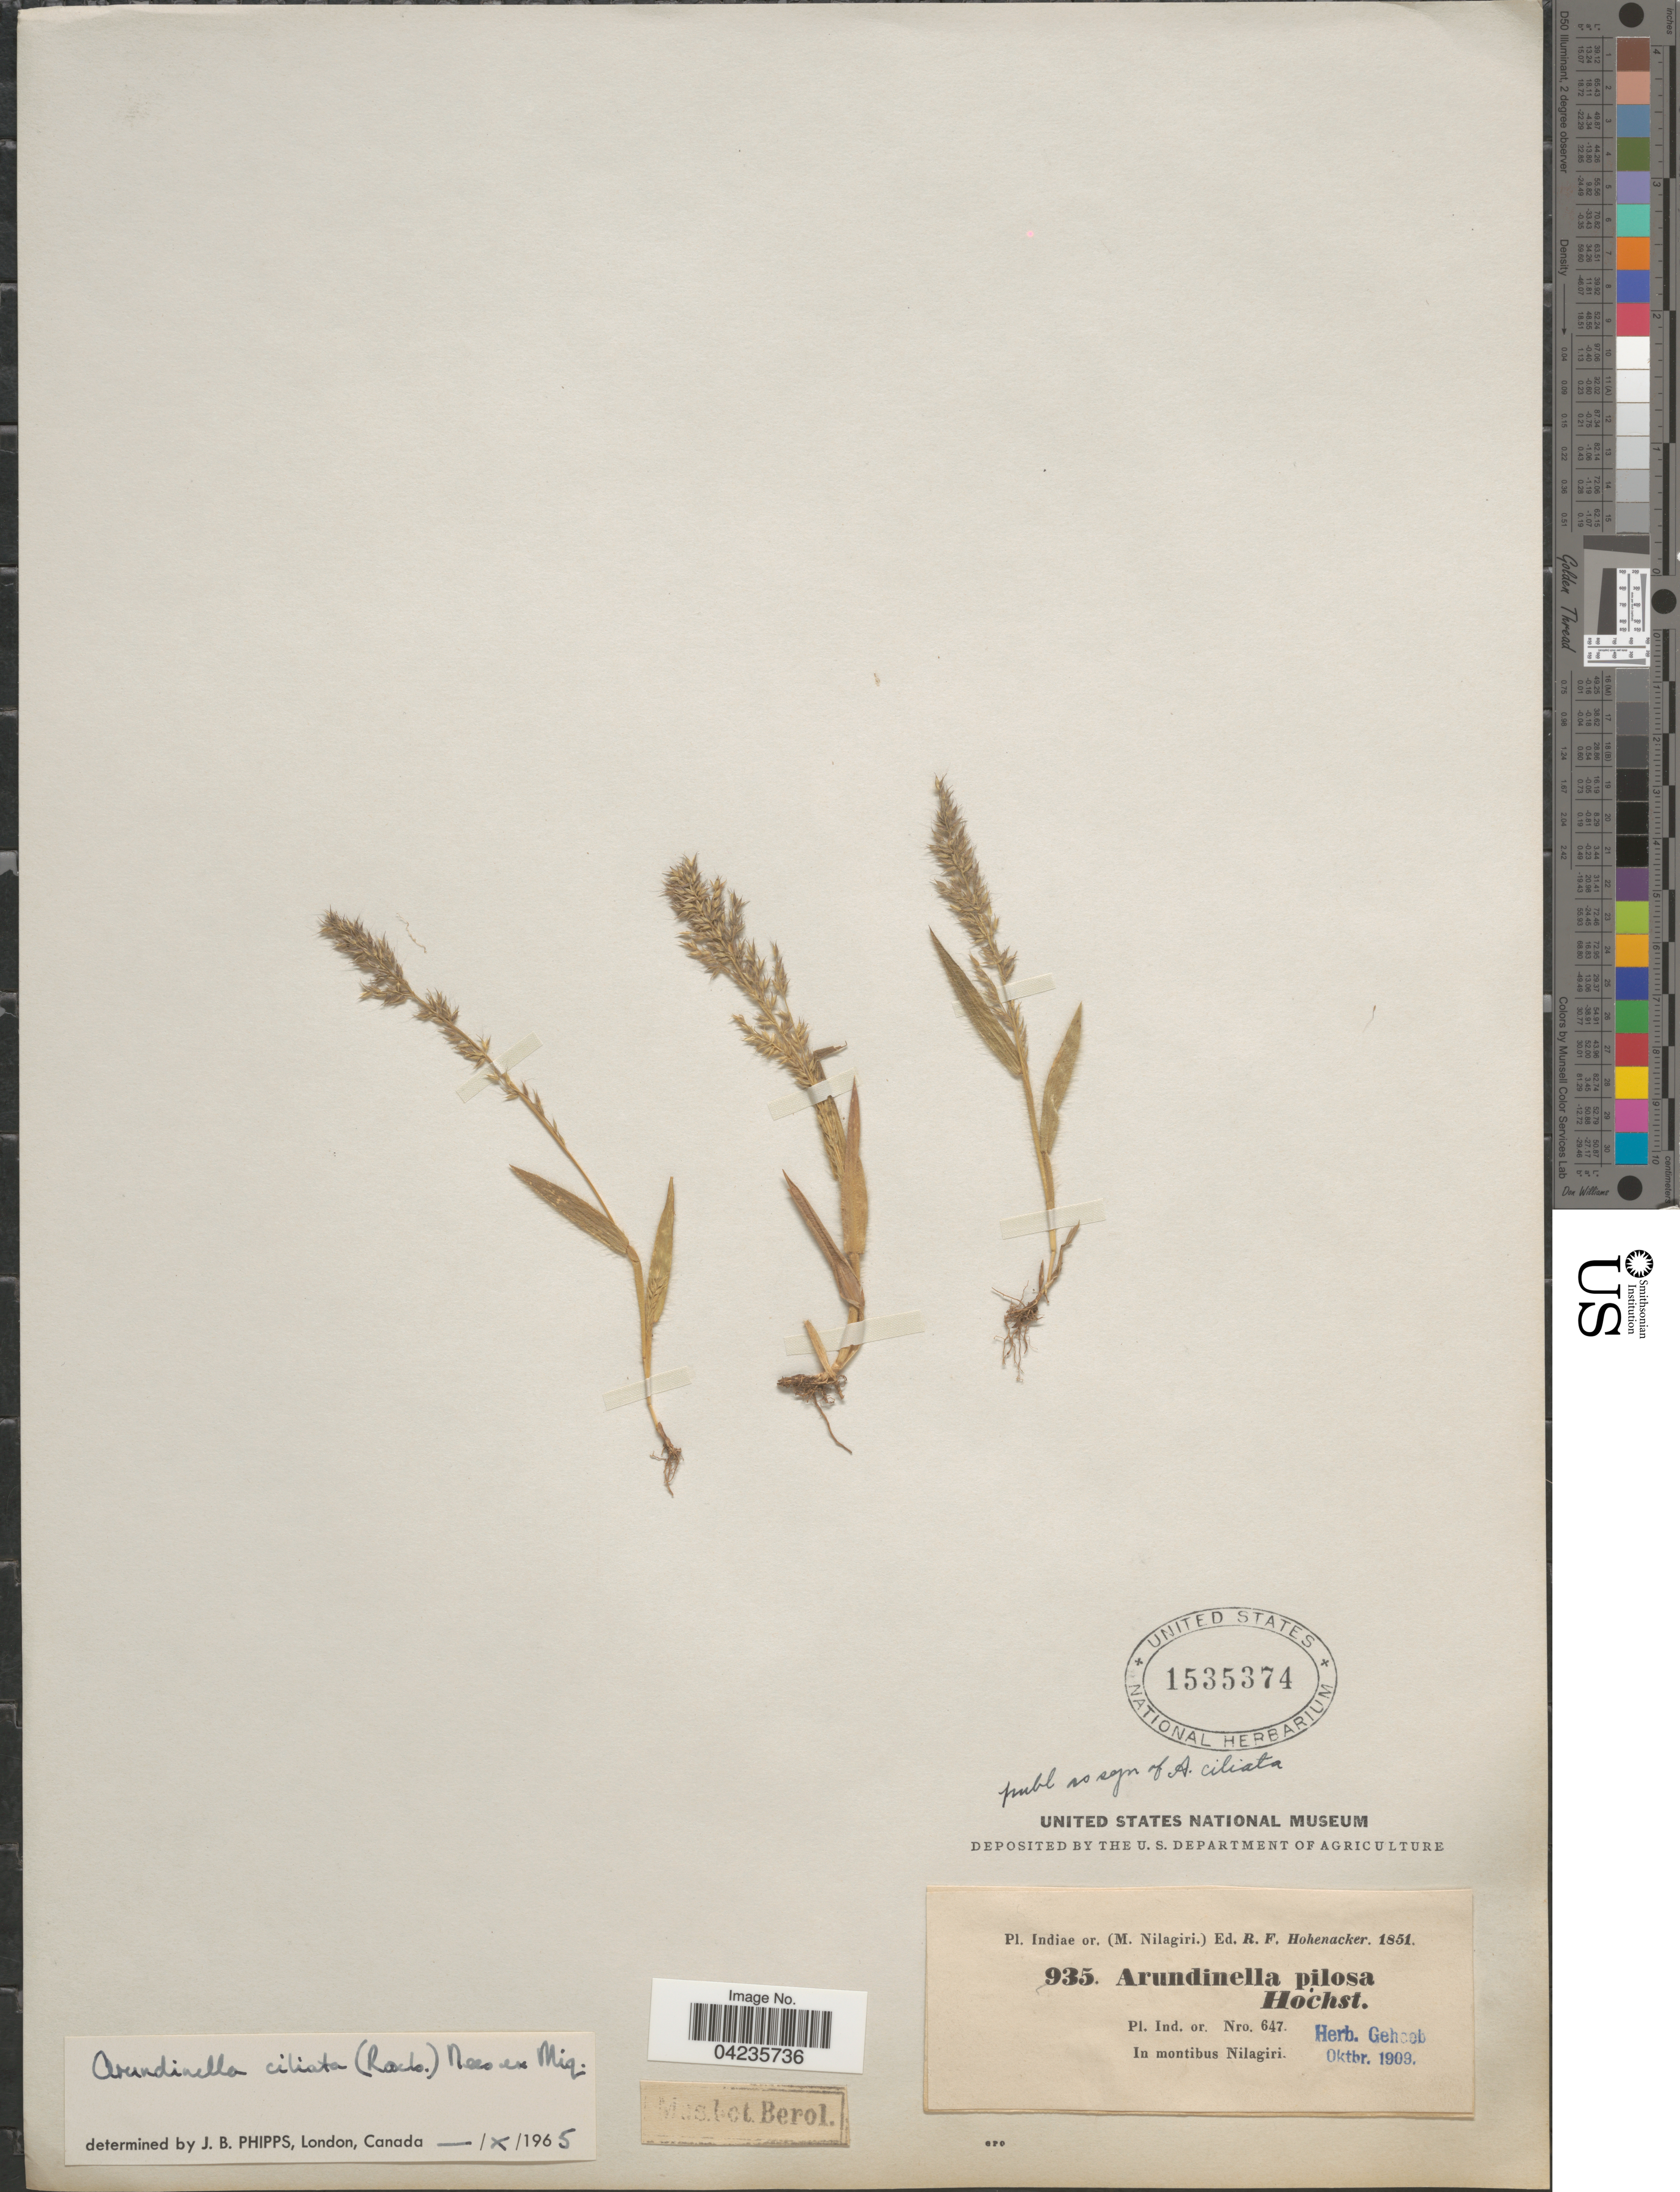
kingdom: Plantae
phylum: Tracheophyta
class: Liliopsida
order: Poales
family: Poaceae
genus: Arundinella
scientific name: Arundinella ciliata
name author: Nees ex Miq.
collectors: R. F. Hohenacker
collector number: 647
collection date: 1851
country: India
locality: Indiae or. (M. Nilagiri.). Ind. In montibus Nilagiri.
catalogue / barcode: US 1535374